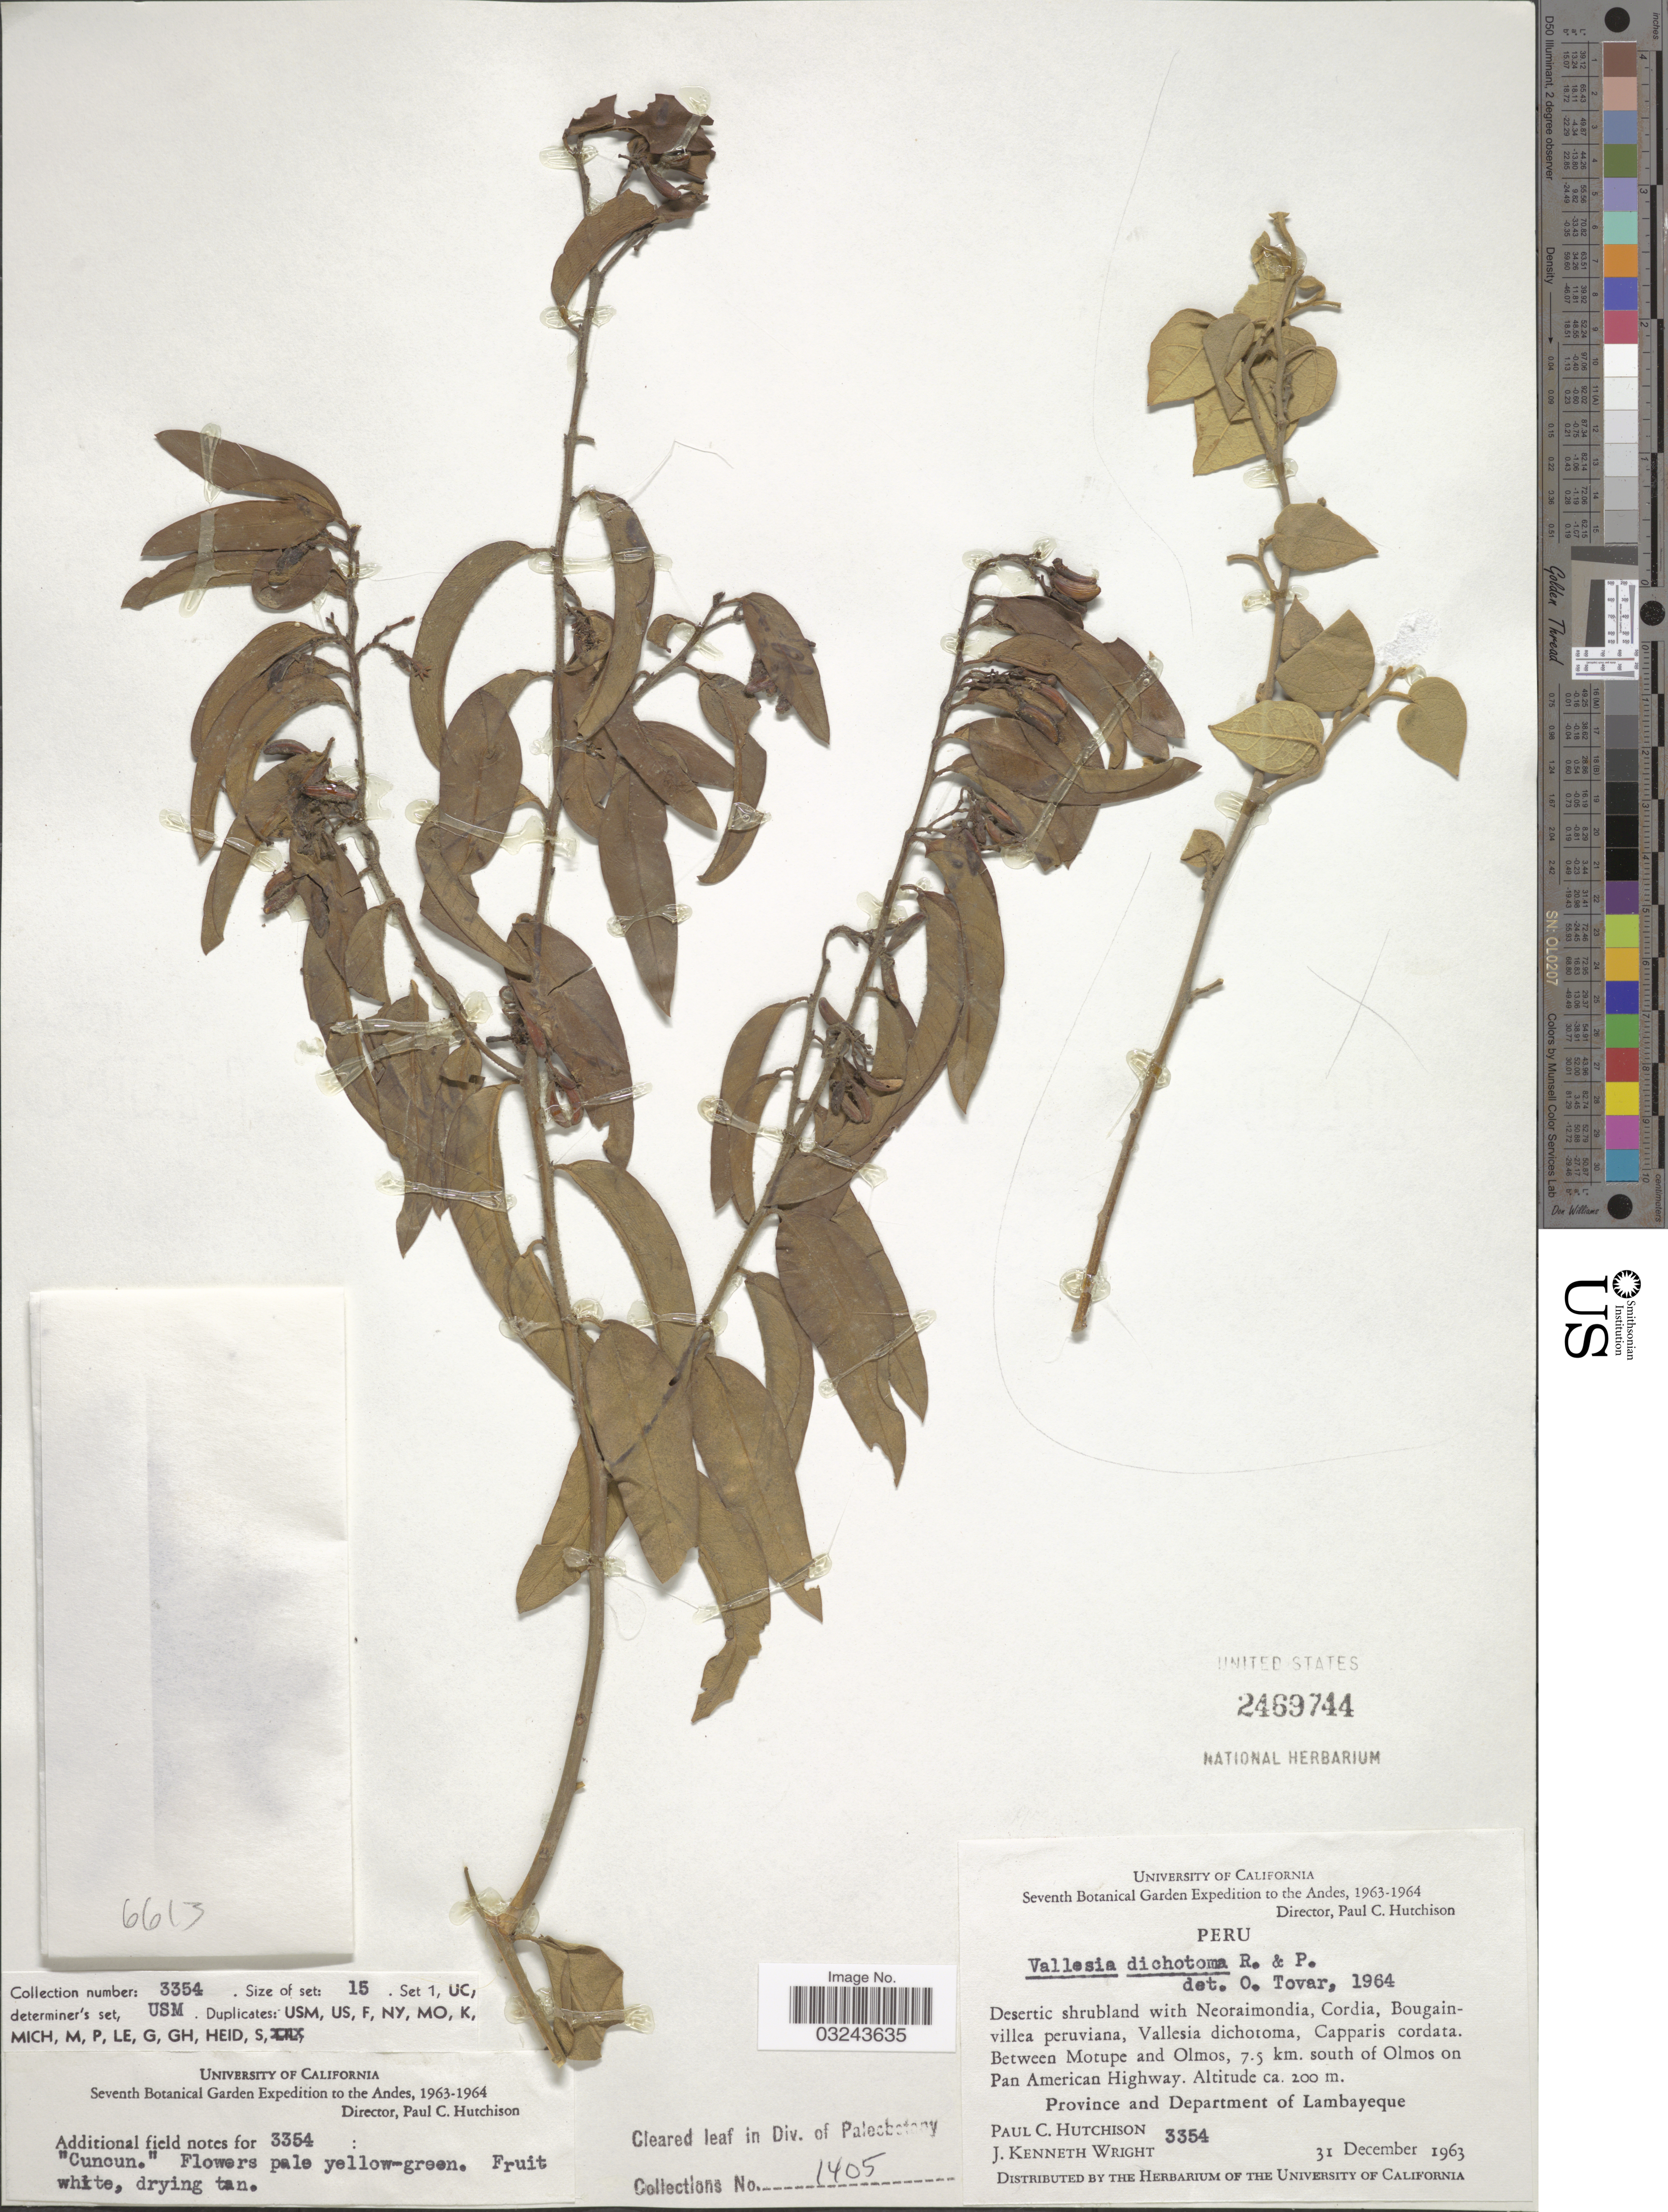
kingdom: Plantae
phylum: Tracheophyta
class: Magnoliopsida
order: Gentianales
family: Apocynaceae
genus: Vallesia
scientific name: Vallesia dichotoma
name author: Ruiz & Pav.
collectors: P. C. Hutchison & J. K. Wright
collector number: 3354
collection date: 1963-12-31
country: Peru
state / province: Lambayeque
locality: Andes, Between Motupe and Olmos, 7.5 km. south of Olmos on Pan American Highway. Province and Department of Lambayeque.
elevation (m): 200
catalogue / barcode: US 2469744